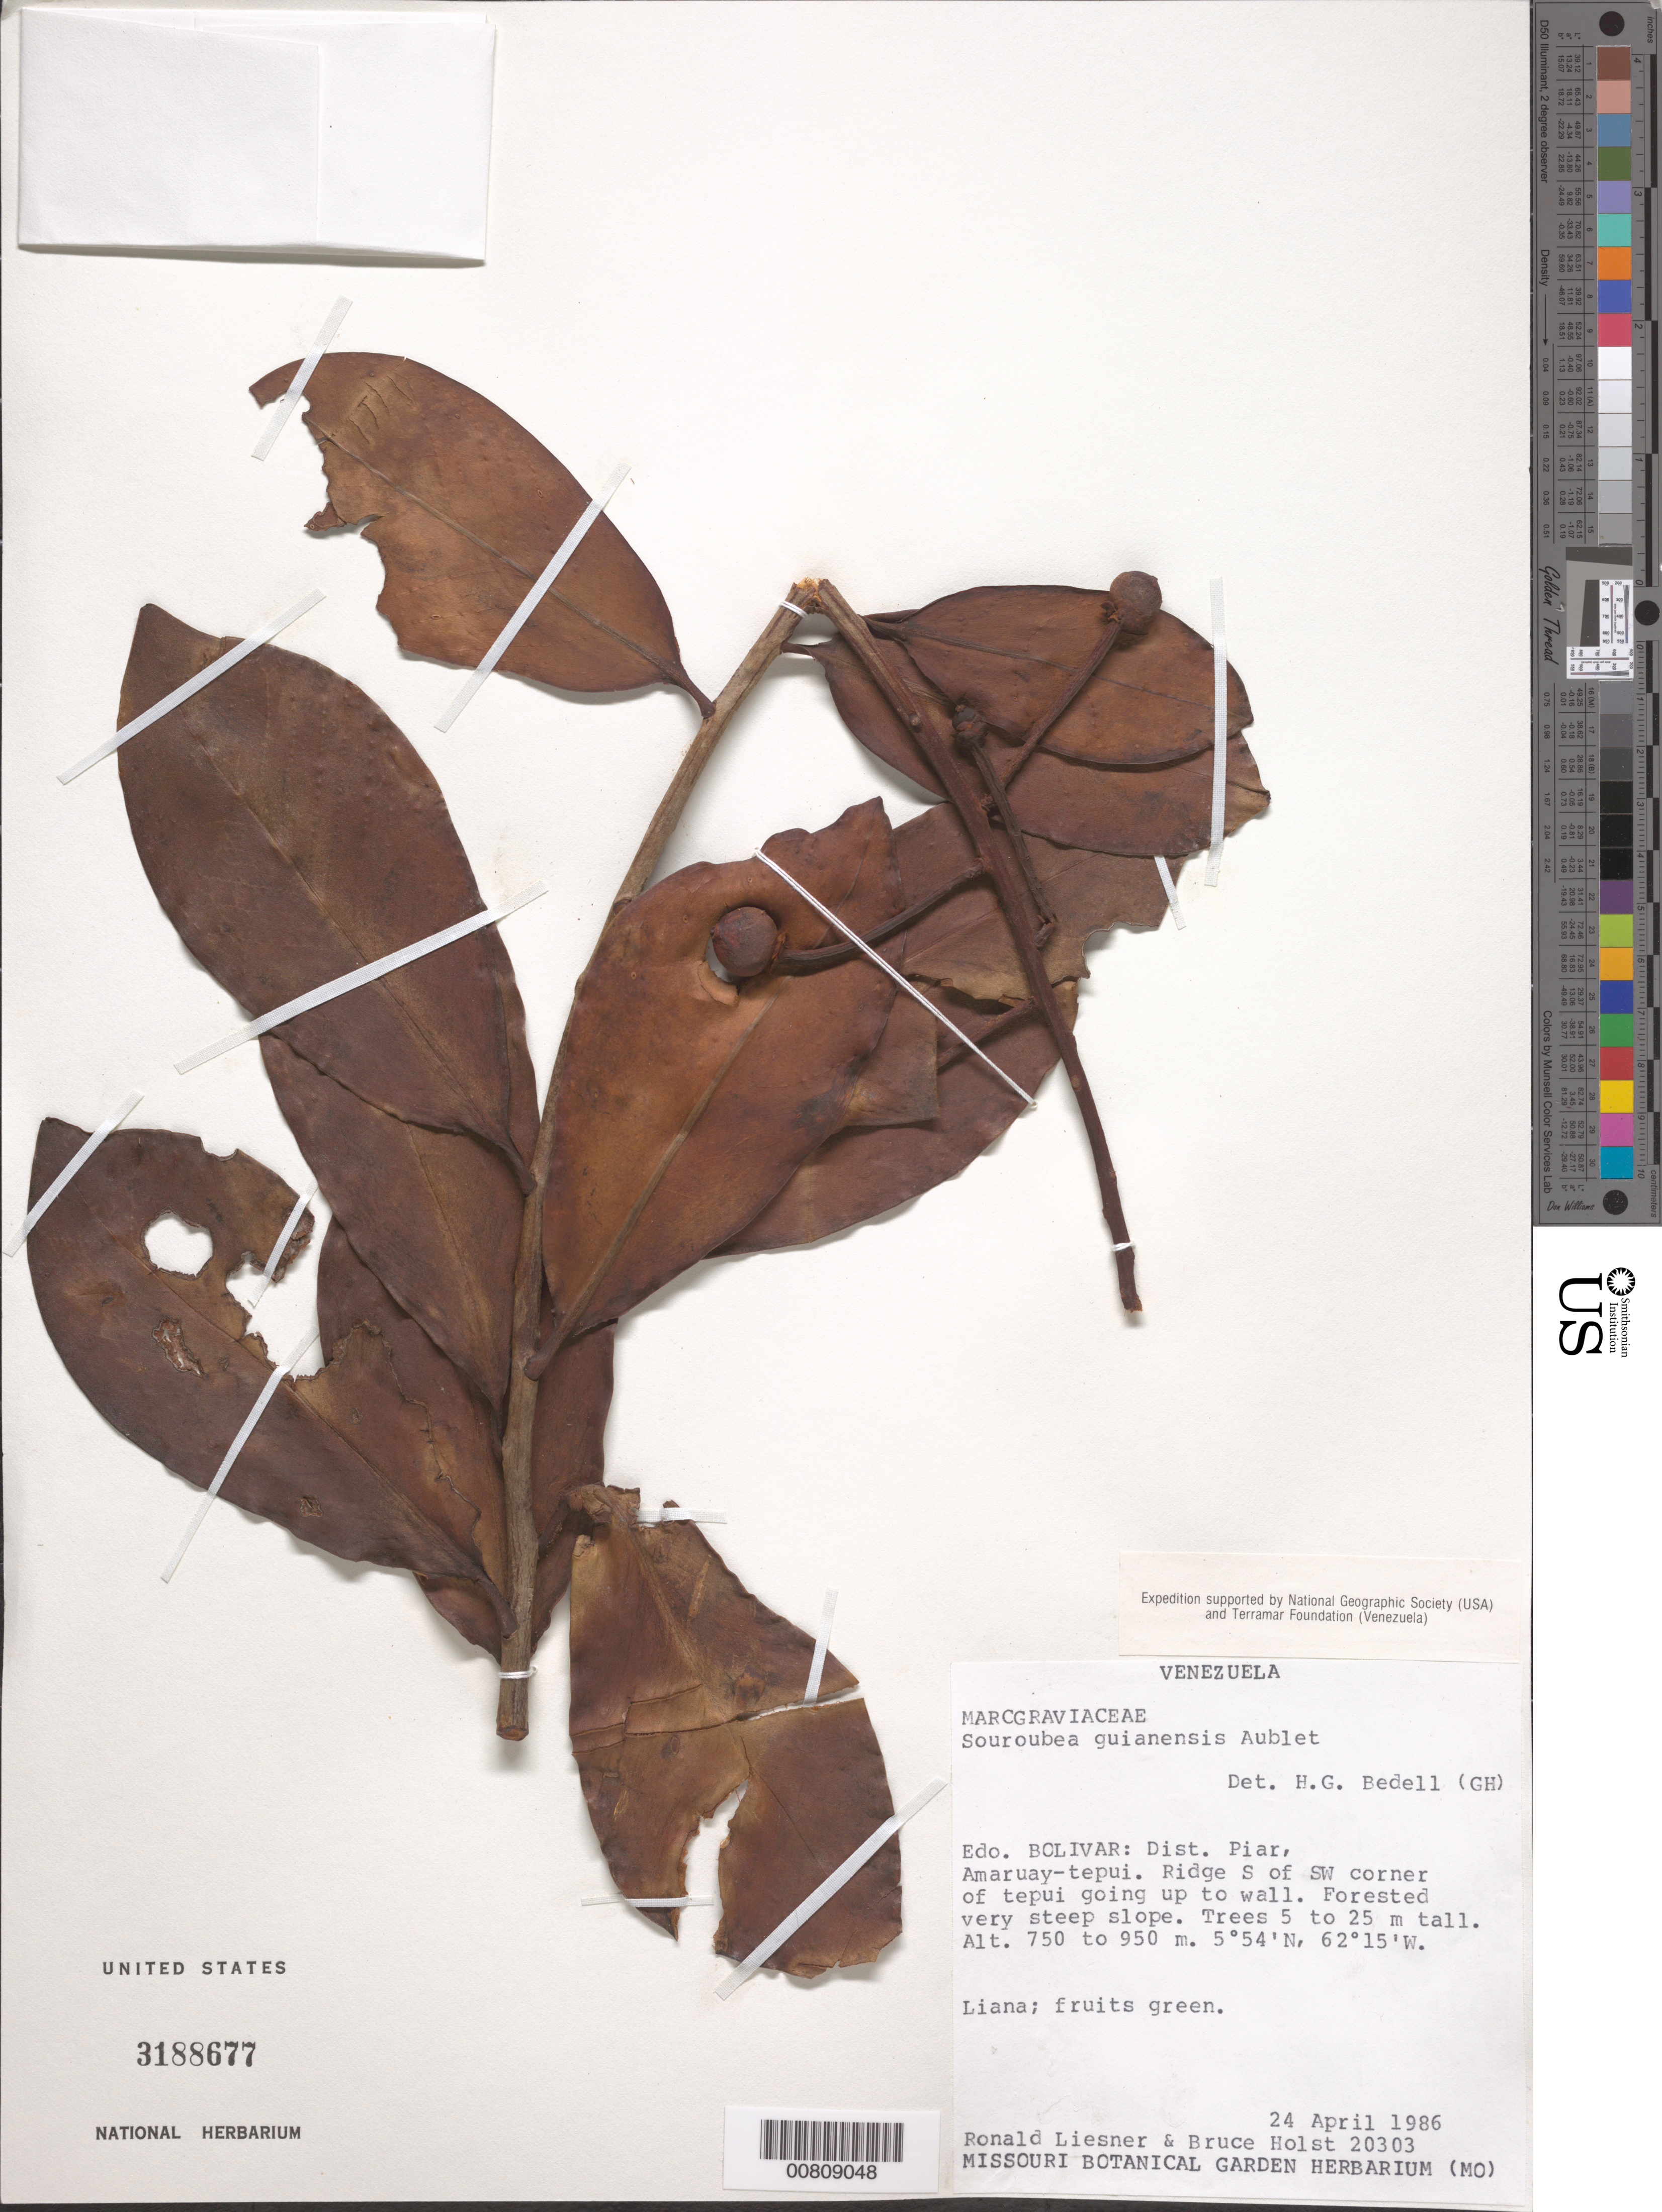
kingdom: Plantae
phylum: Tracheophyta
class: Magnoliopsida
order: Ericales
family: Marcgraviaceae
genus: Souroubea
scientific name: Souroubea guianensis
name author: Aubl.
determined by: Bedell, H. G.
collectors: R. L. Liesner & B. Holst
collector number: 20303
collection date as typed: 24-Apr-86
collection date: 1986-04-24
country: Venezuela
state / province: Bolívar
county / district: Piar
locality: Amaruay-tepuí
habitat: Ridge S of SW corner of tepui going up to wall; forested very steep slope; trees 5 to 25m tall; open sunlight at base of bluff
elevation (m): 750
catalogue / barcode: US 3188677